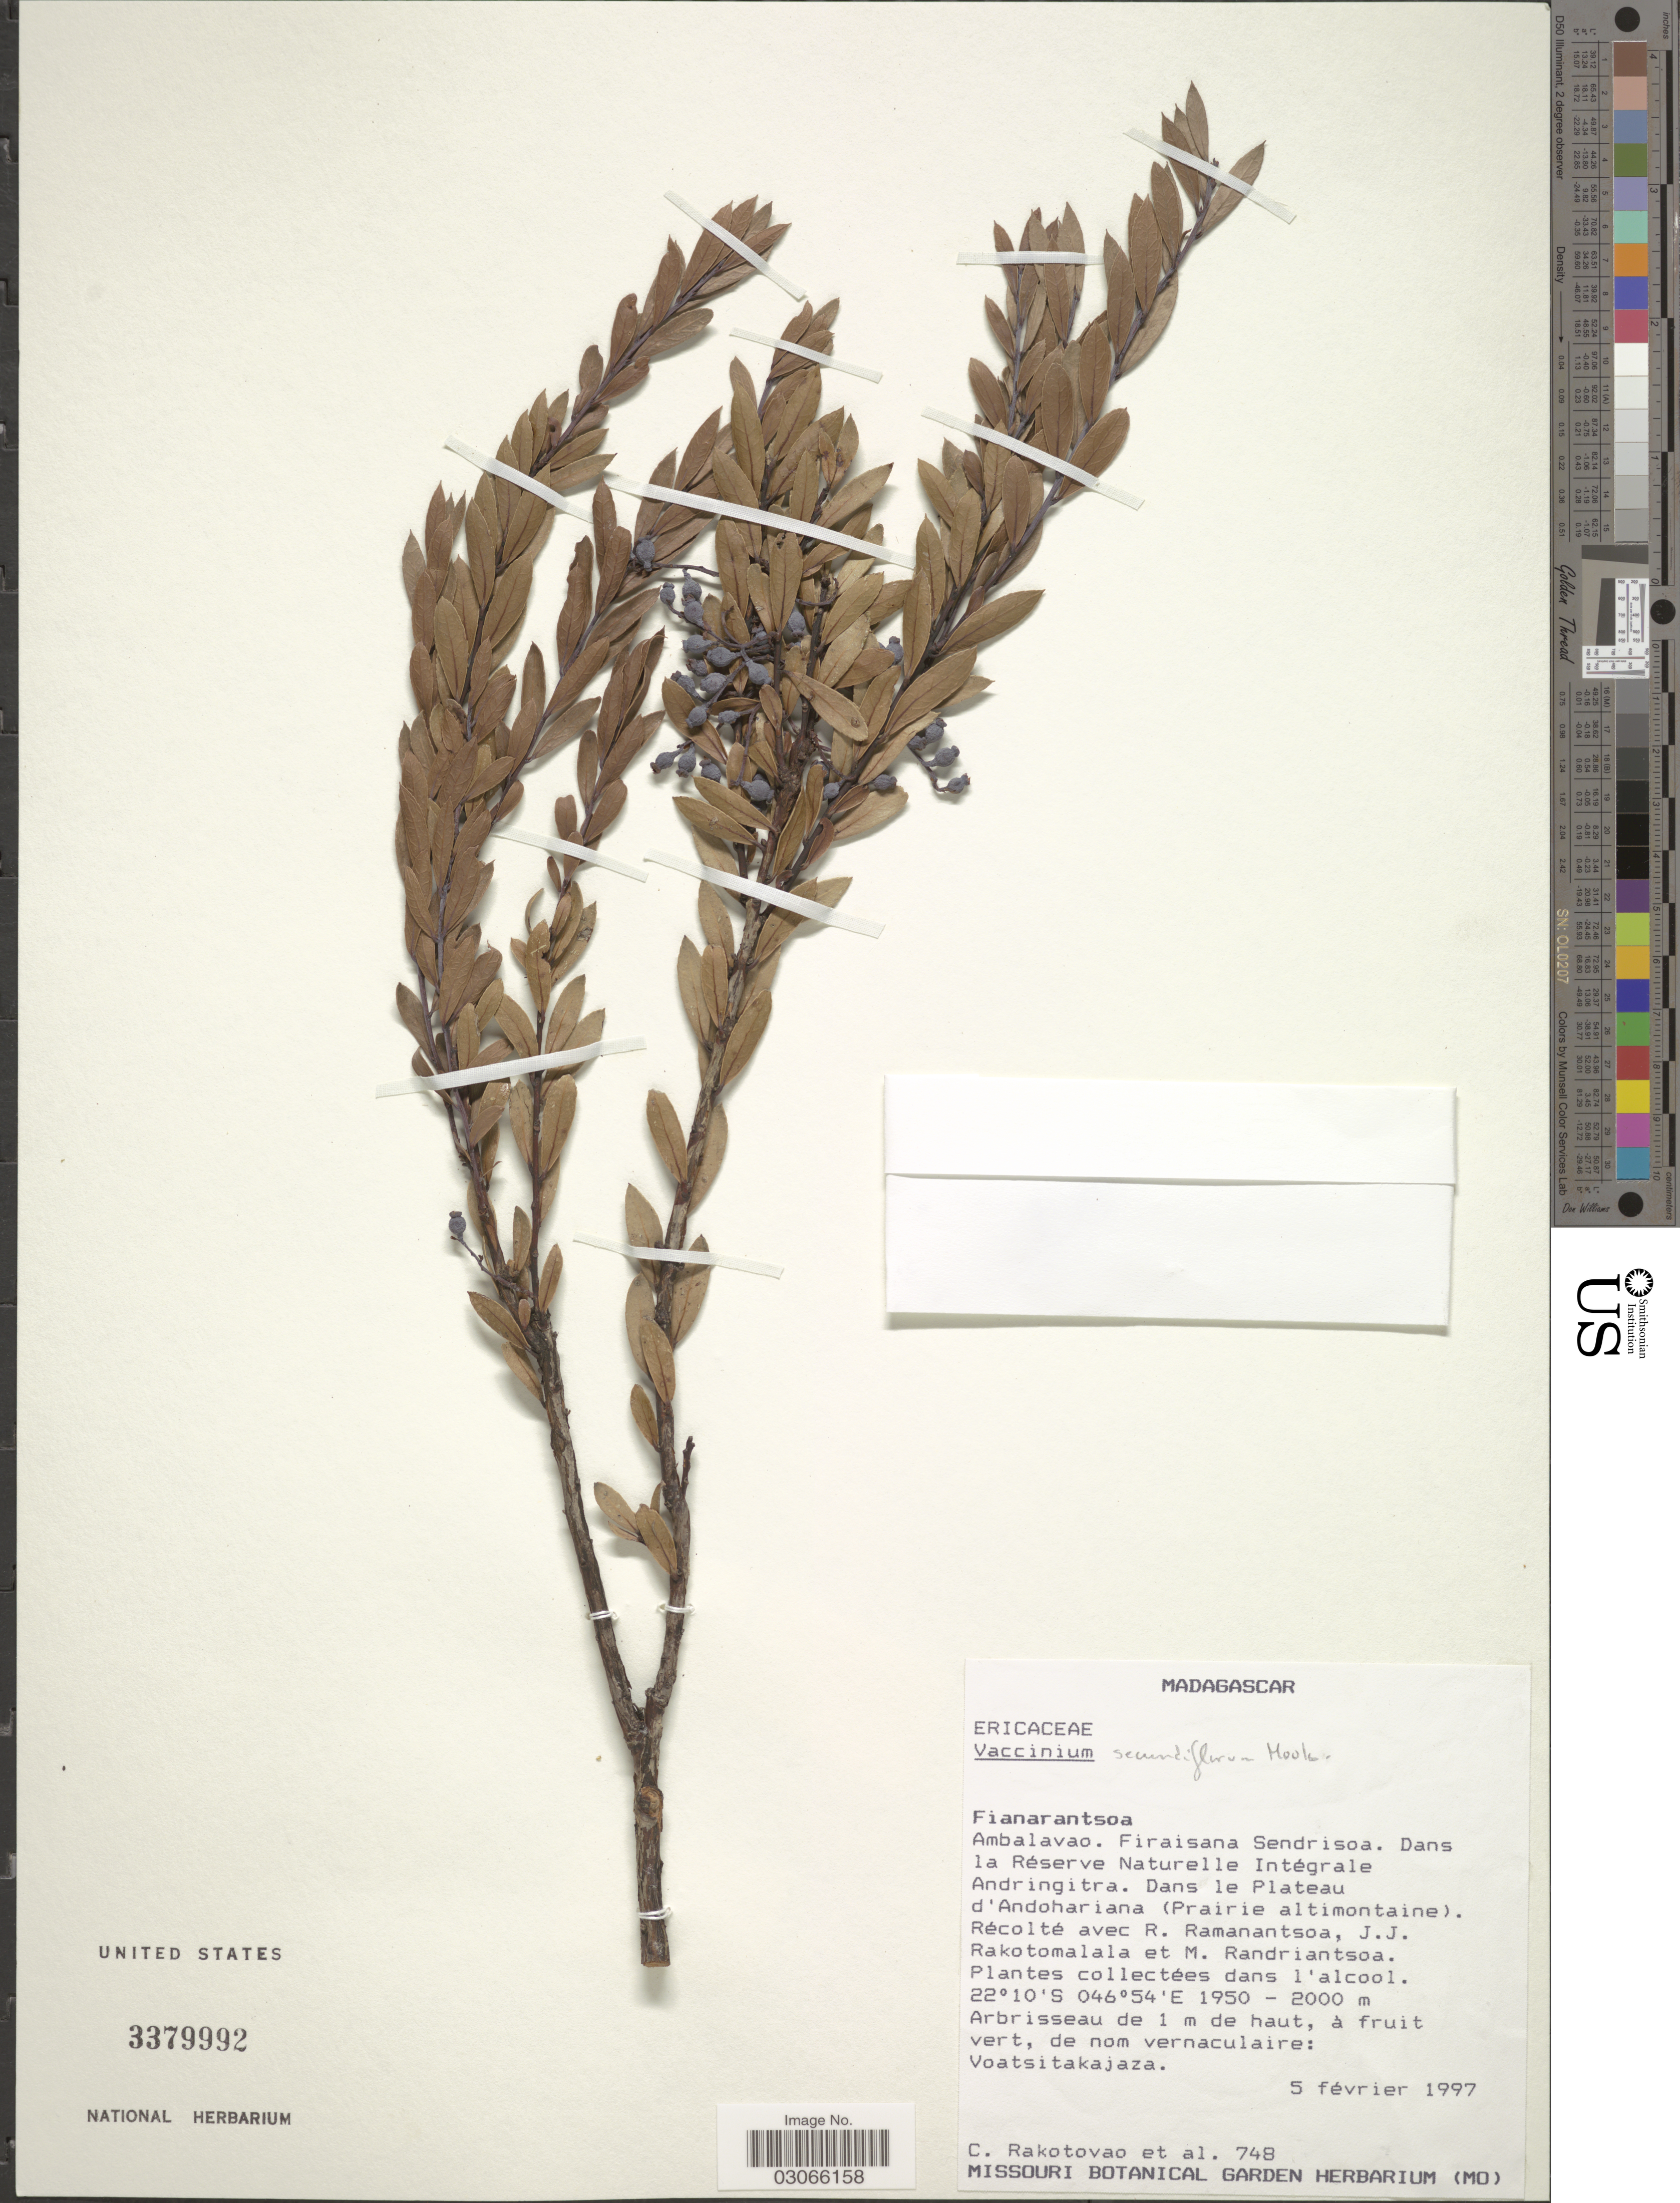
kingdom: Plantae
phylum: Tracheophyta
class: Magnoliopsida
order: Ericales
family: Ericaceae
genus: Vaccinium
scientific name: Vaccinium secundiflorum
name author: Hook.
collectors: C. Rakotovao, R. Ramanantsoa, J. Rakotomalala & M. Randriantsoa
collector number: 748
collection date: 1997-02-05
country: Madagascar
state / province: Haute Matsiatra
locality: Ambalavao. Firaisana Sendrisoa. Dans la Réserve Naturelle Intégrale Andringitra. Dans le Plateau d'Andohariana (Prairie altimontaine).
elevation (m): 1950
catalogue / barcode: US 3379992